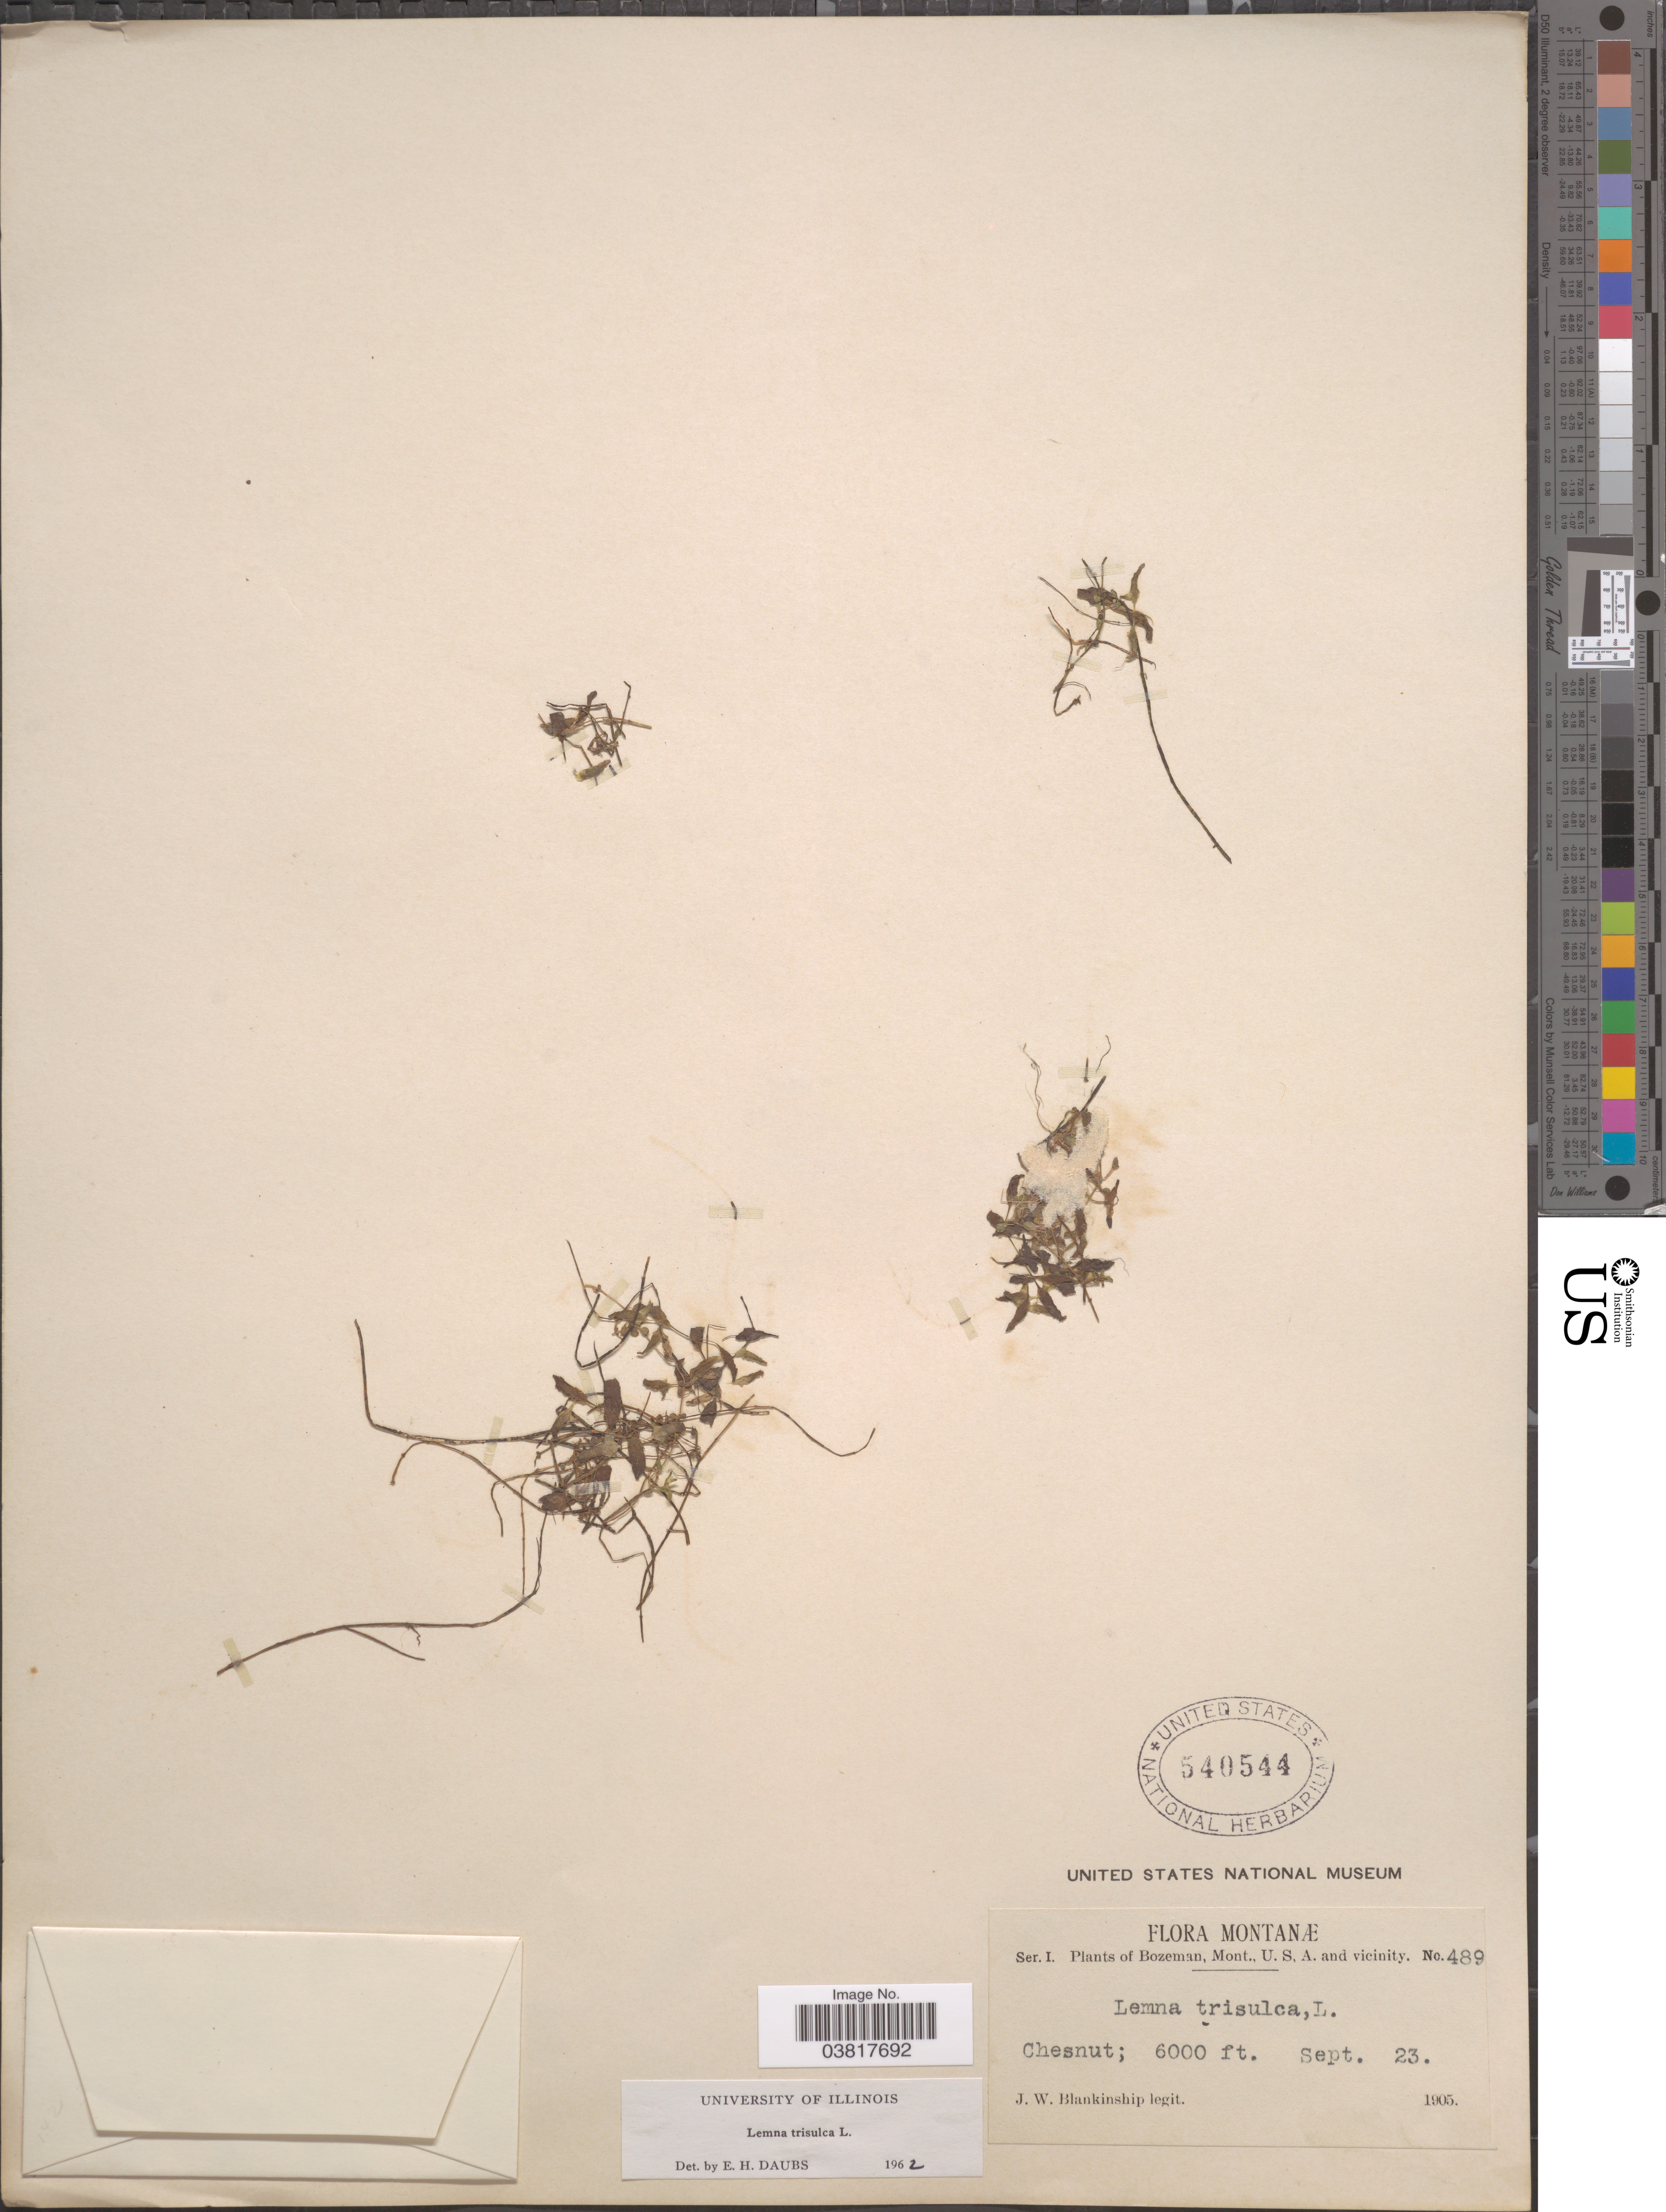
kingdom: Plantae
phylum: Tracheophyta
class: Liliopsida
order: Alismatales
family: Araceae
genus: Lemna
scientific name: Lemna trisulca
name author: L.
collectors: J. W. Blankinship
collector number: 489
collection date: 1905-09-23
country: United States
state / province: Montana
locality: Bozeman, and vicinity. Chesnut.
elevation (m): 1829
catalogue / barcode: US 540544